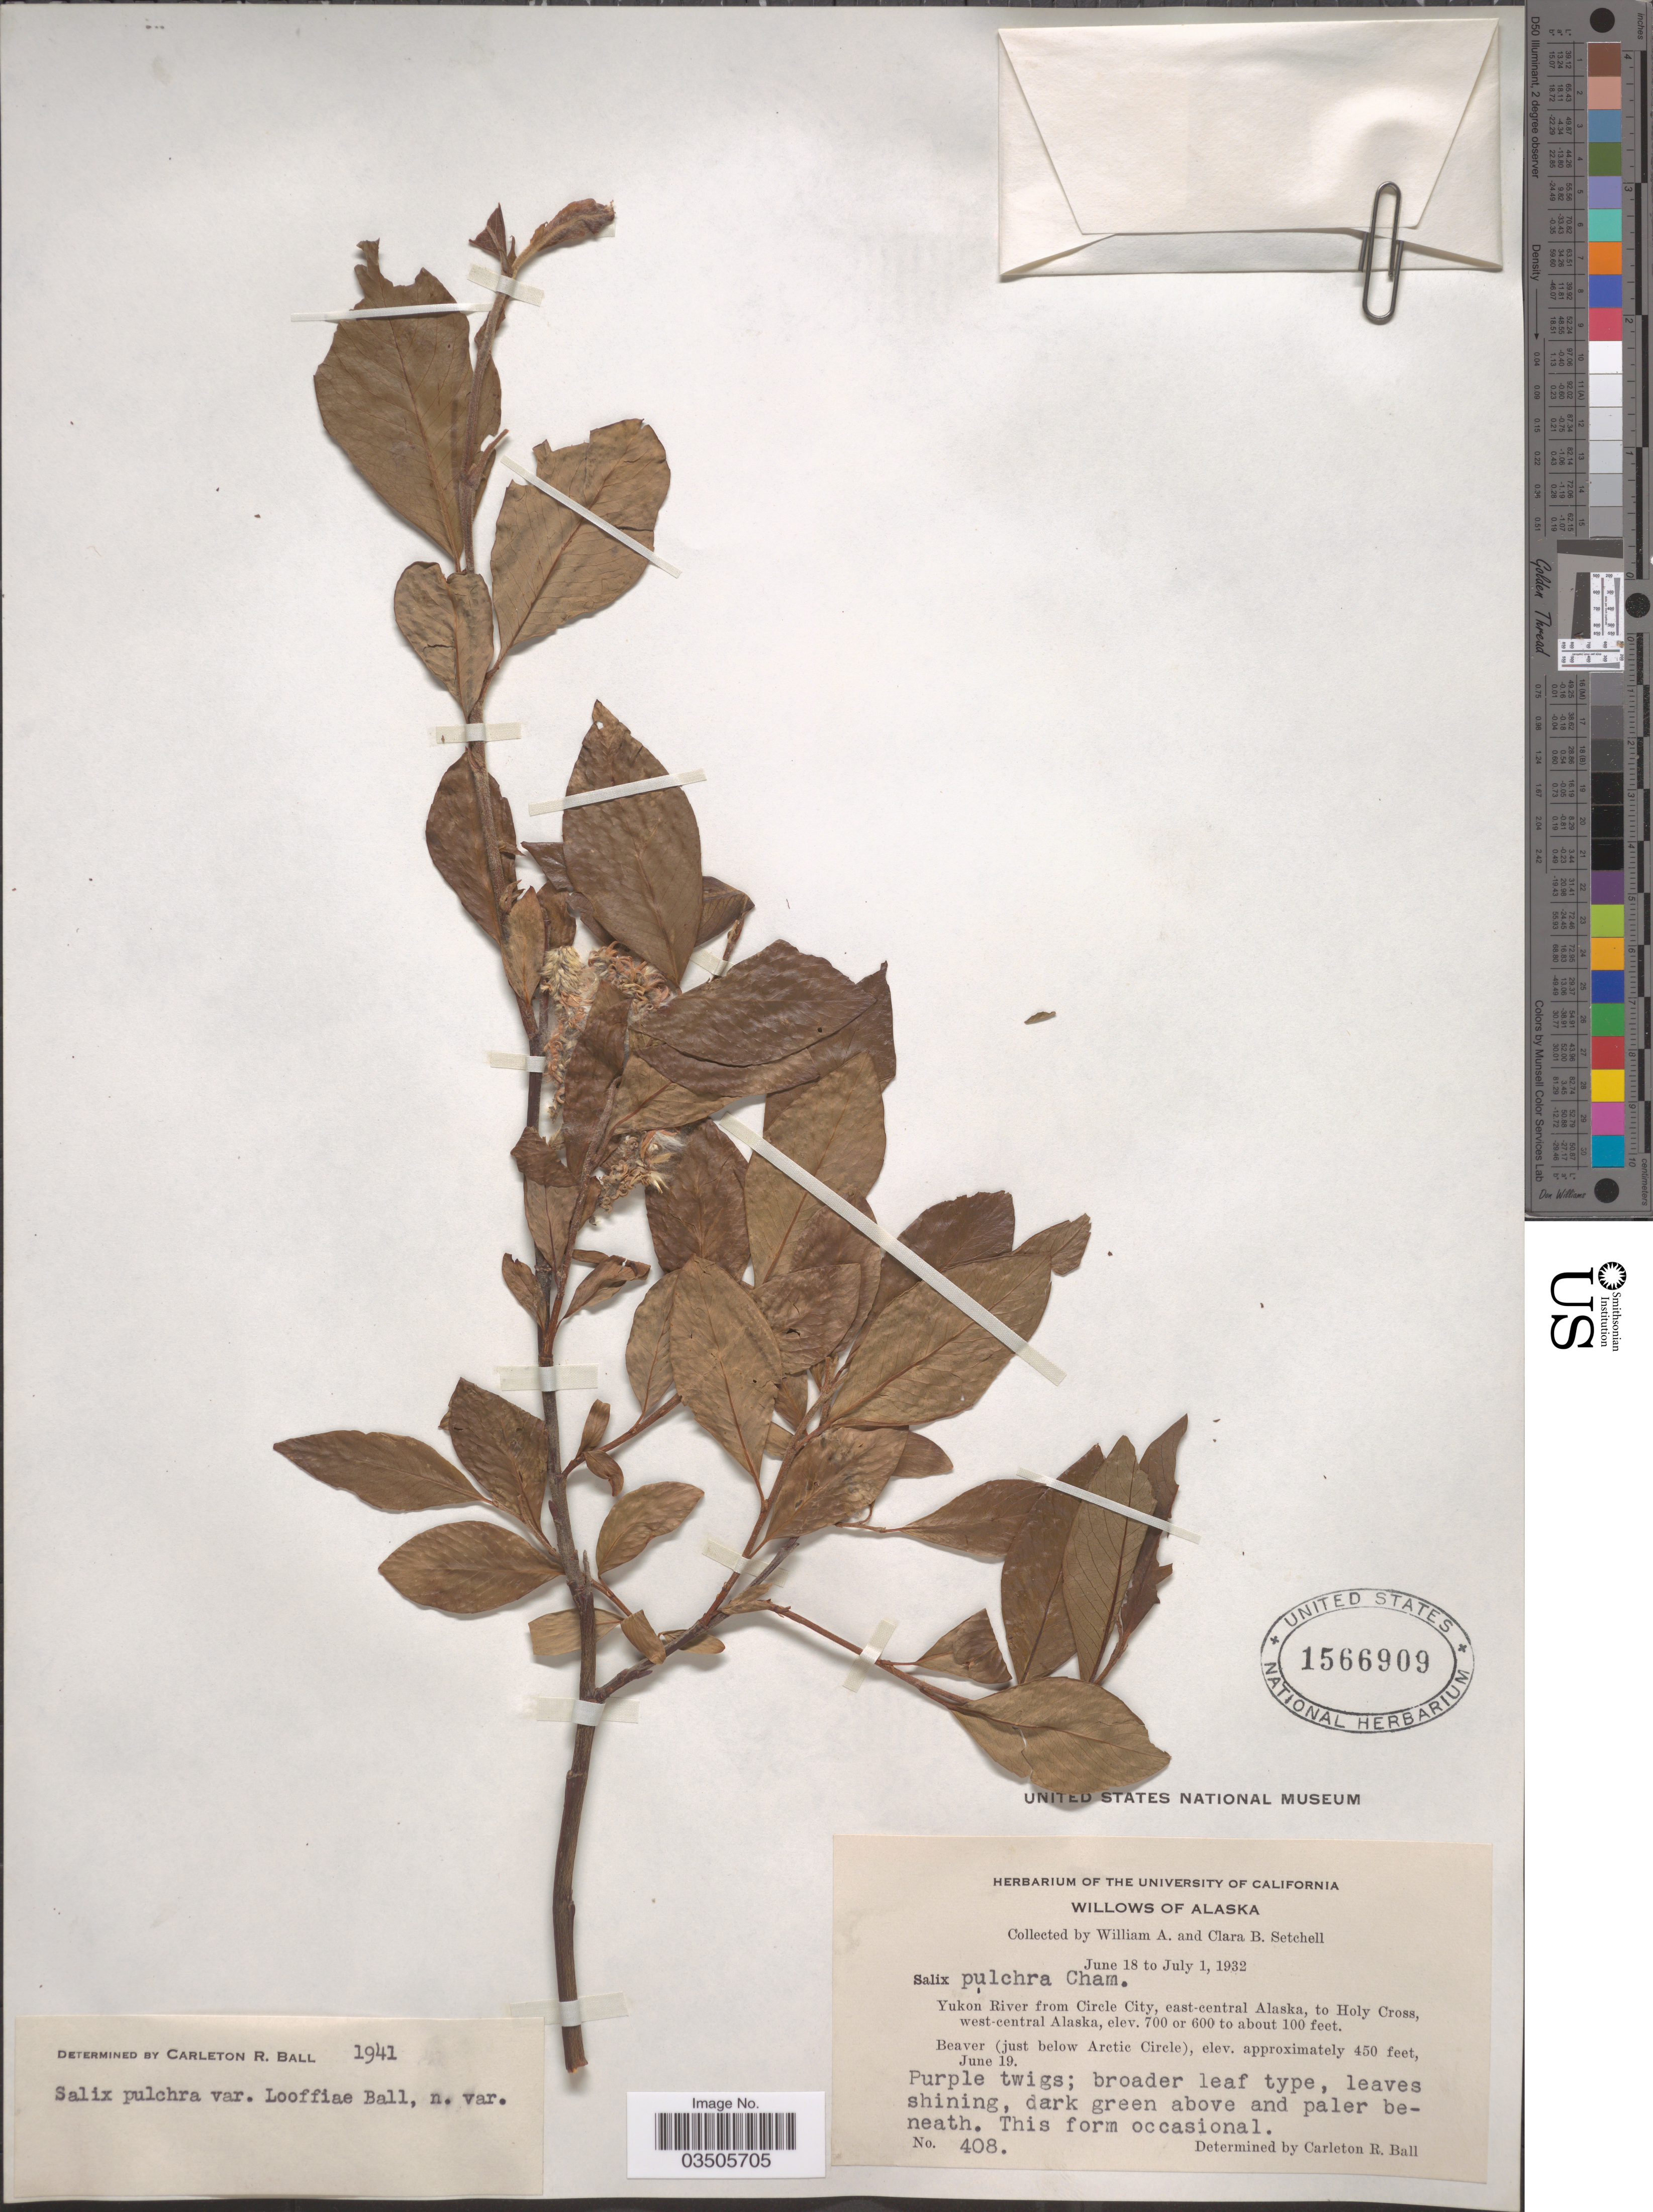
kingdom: Plantae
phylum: Tracheophyta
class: Magnoliopsida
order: Malpighiales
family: Salicaceae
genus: Salix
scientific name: Salix pulchra var. looffiae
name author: C.R. Ball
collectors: W. Setchell & C. B. Setchell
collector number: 408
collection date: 1932-06-19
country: United States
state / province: Alaska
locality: Yukon River from Circle City, east-central Alaska, to Holy Cross, west-central Alaska. Beaver (just below Arctic Circle).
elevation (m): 30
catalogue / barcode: US 1566909